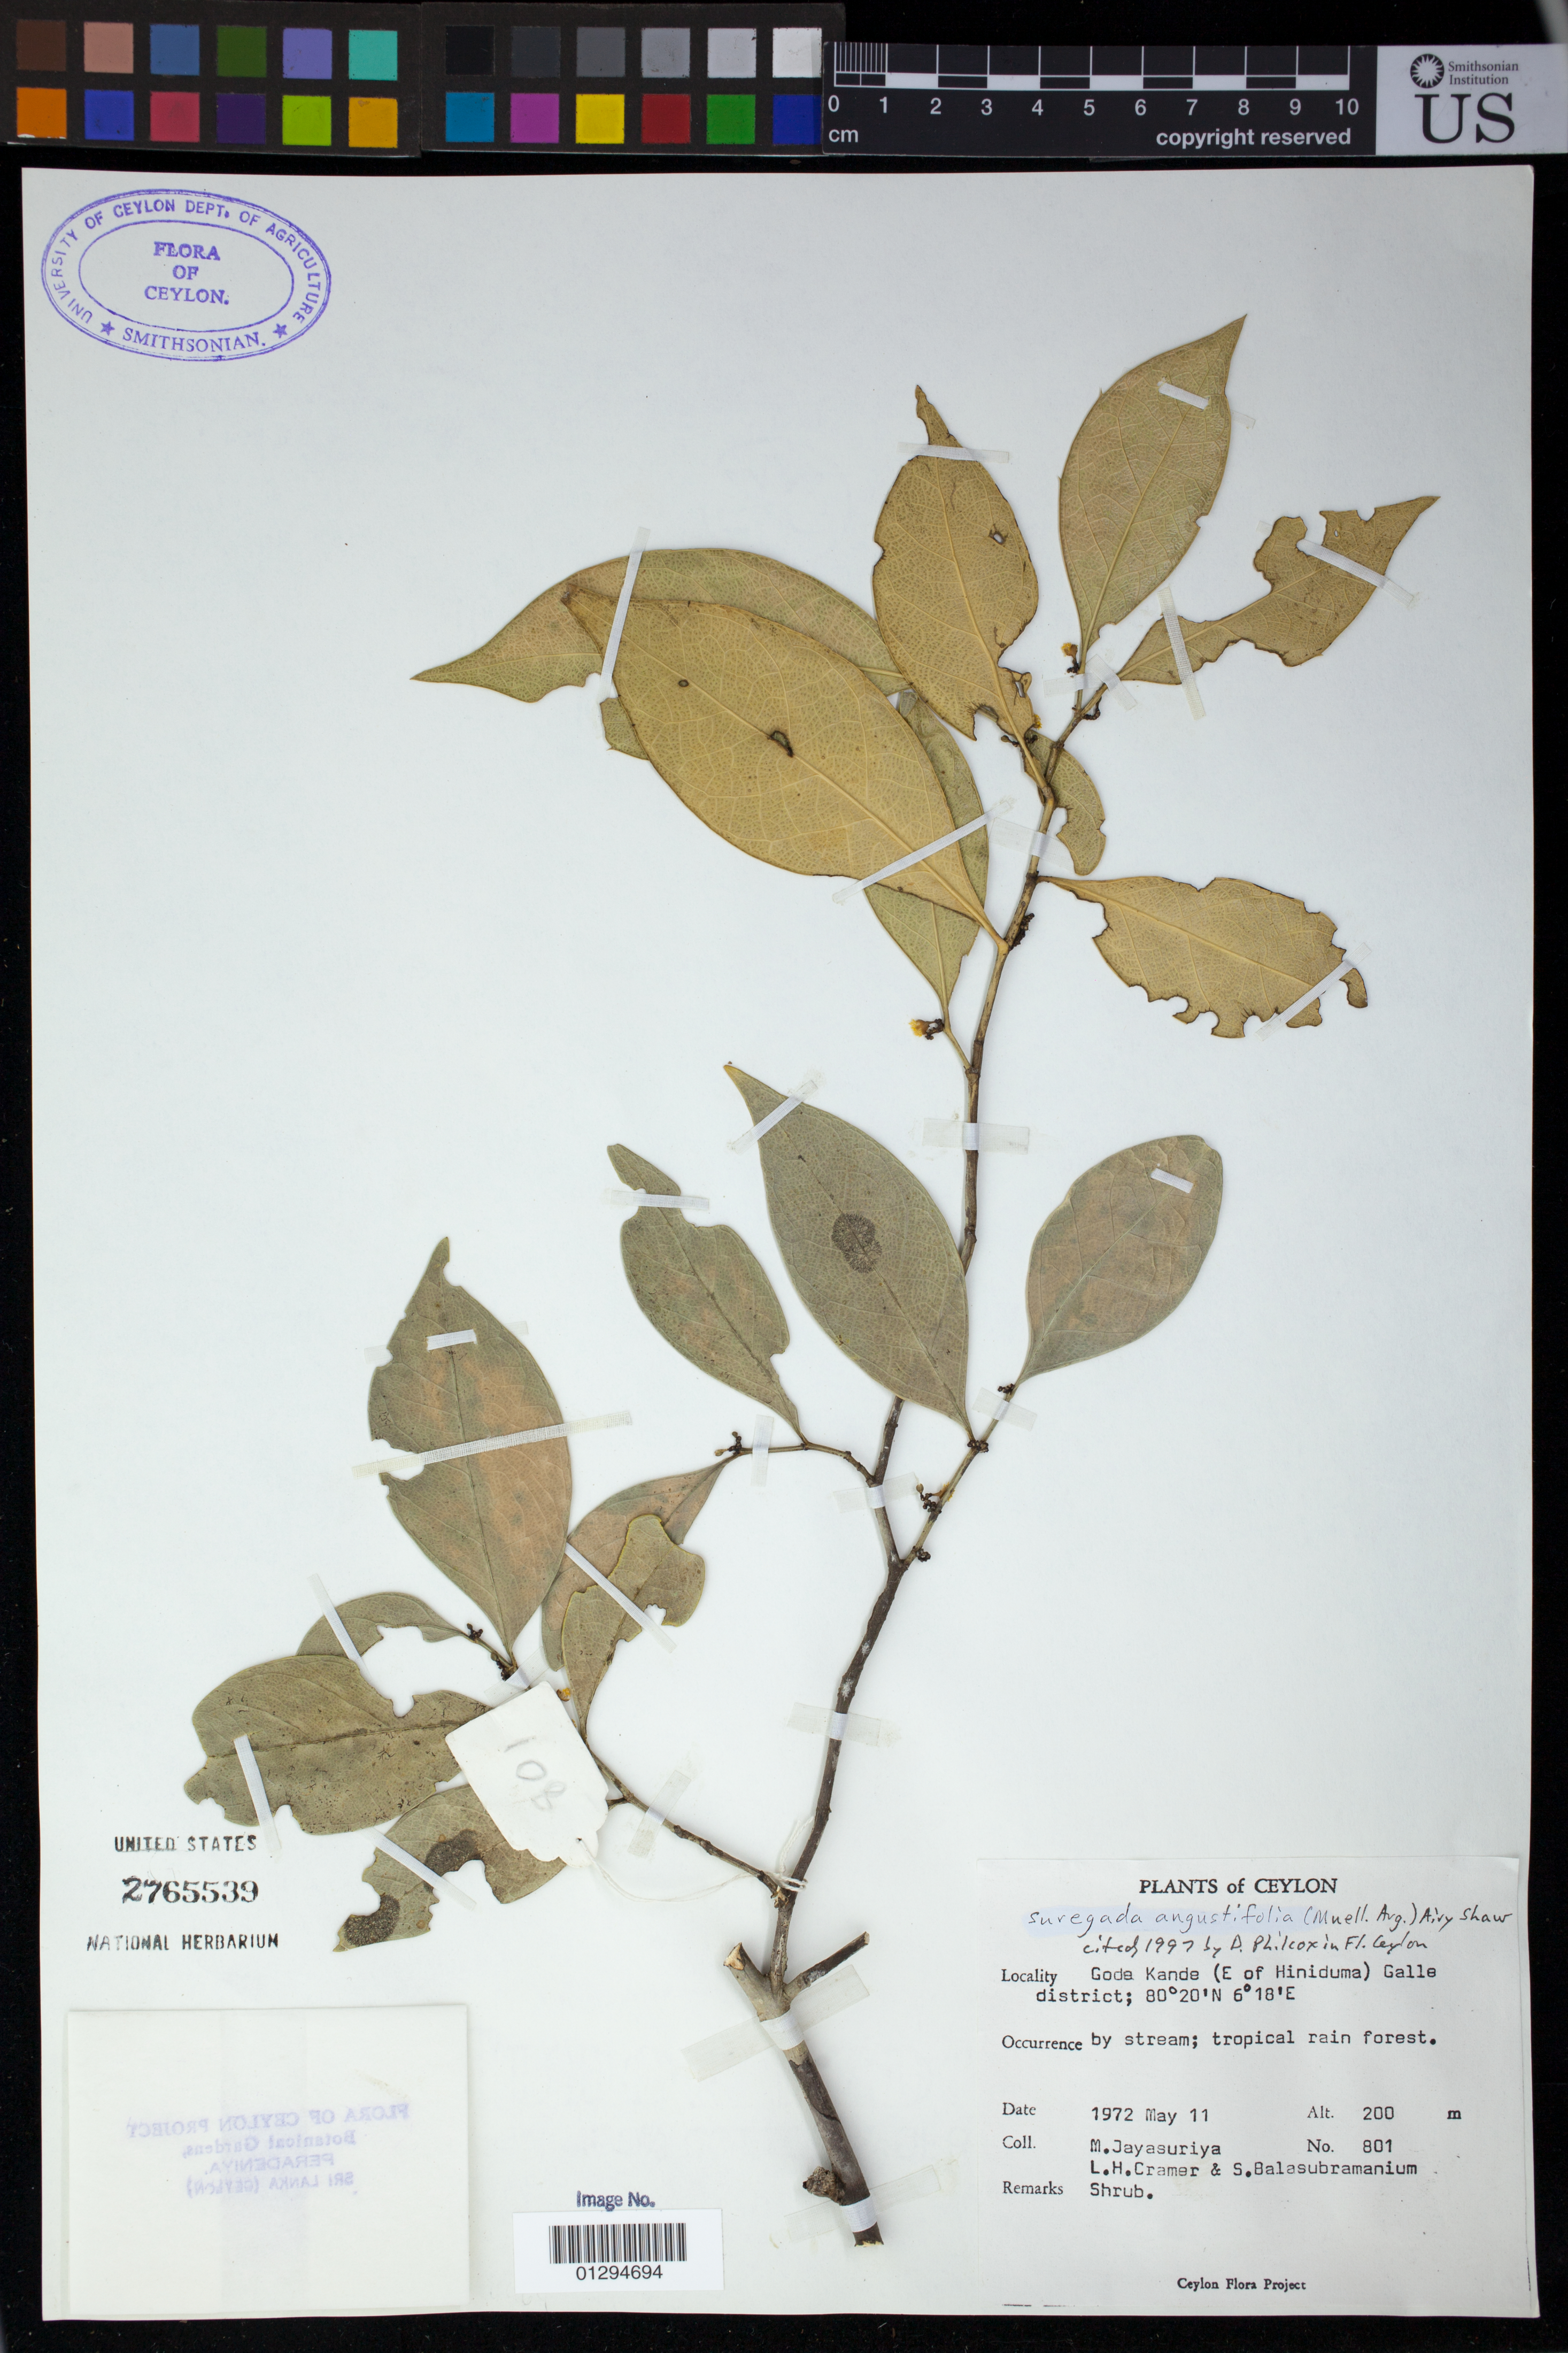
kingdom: Plantae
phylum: Tracheophyta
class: Magnoliopsida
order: Malpighiales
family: Euphorbiaceae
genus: Suregada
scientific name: Suregada angustifolia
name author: Müll. Arg.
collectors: M. Jayasuriya, L. H. Cramer & S. Balasubramanium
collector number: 801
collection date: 1972-05-11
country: Sri Lanka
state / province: Southern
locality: Goda Kande (E of Hiniduma) Galle district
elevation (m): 200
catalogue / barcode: US 2765539